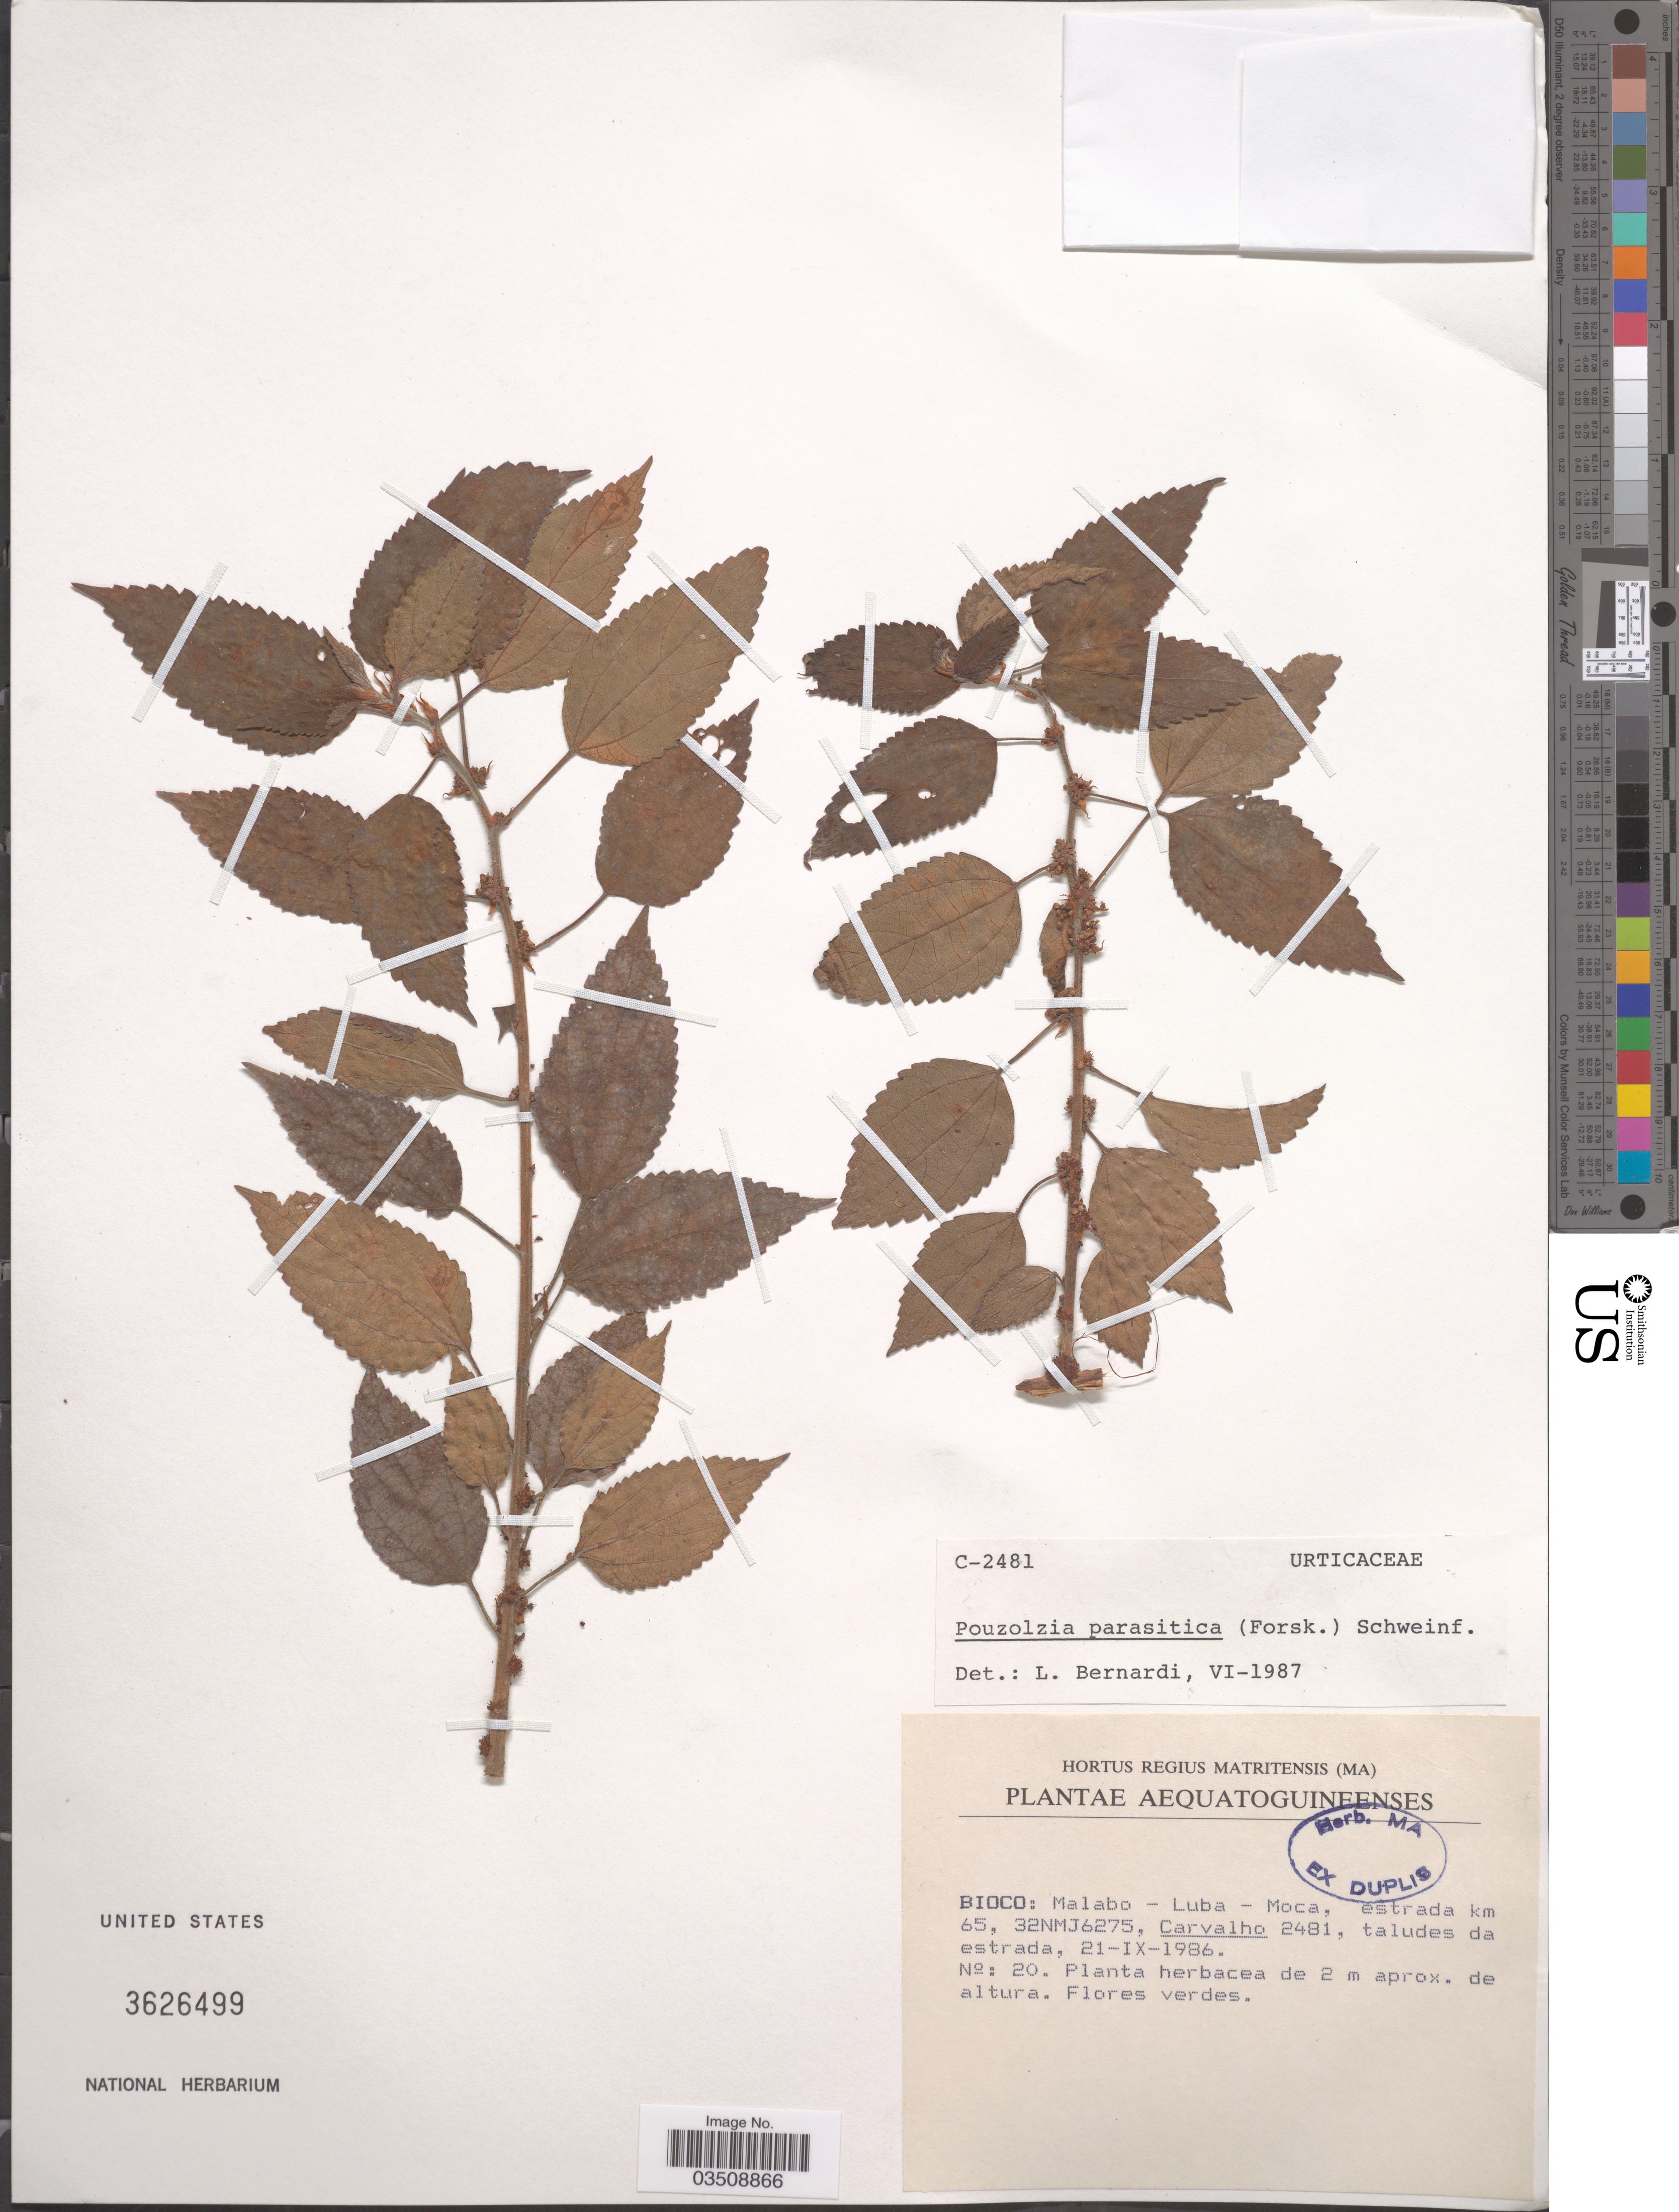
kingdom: Plantae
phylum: Tracheophyta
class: Magnoliopsida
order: Rosales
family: Urticaceae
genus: Pouzolzia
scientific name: Pouzolzia parasitica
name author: (Forssk.) Schweinf.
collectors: Carvalho, --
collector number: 2481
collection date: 1986-09-21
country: Equatorial Guinea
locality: Aequatoguineensis. Bioco: Malabo - Luba - Moca, estrada km 65, 32NMJ6275.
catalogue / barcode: US 3626499